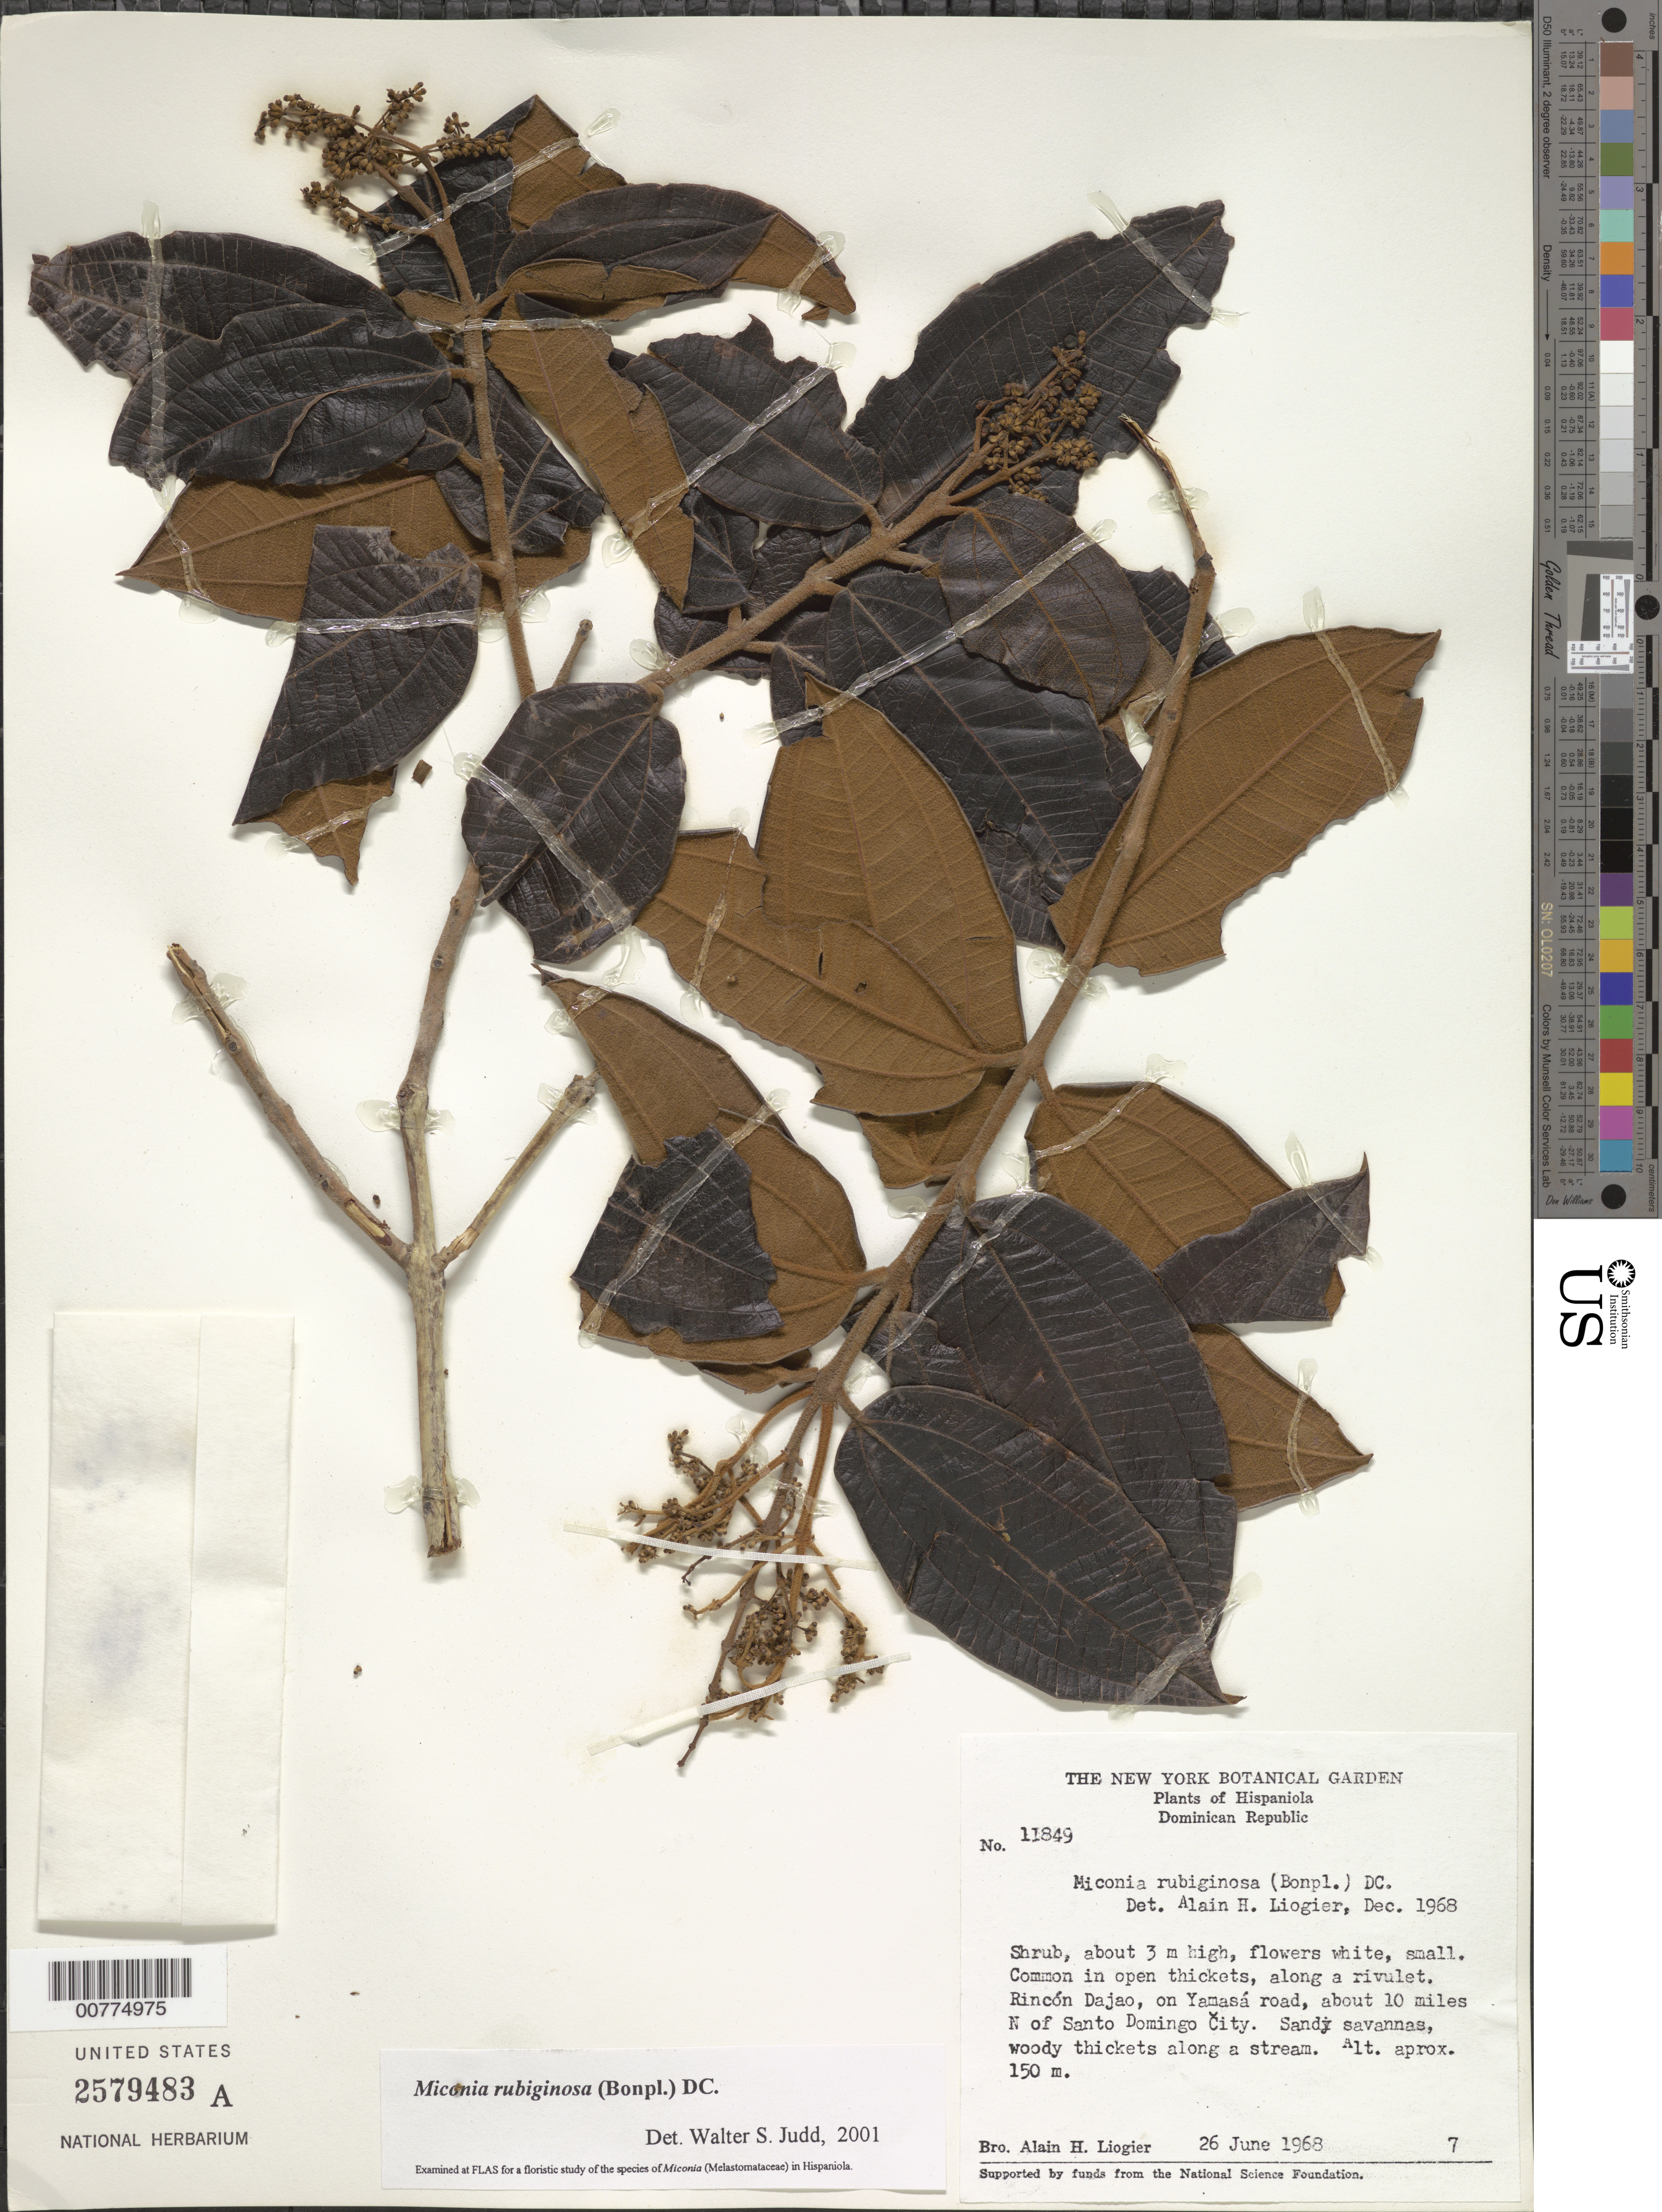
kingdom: Plantae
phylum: Tracheophyta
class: Magnoliopsida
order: Myrtales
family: Melastomataceae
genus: Miconia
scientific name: Miconia rubiginosa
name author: (Bonpl.) DC.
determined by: Judd, Walter S.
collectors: A. H. Liogier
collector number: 11849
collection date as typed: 26 Jun 1968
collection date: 1968-06-26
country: Dominican Republic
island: Hispaniola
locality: About 10 miles N of Santo Domingo City, on Yamasá road, Rincón Dajao.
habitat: Sandy savannas, woody thickets along a stream.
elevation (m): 150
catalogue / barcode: US 2579483A